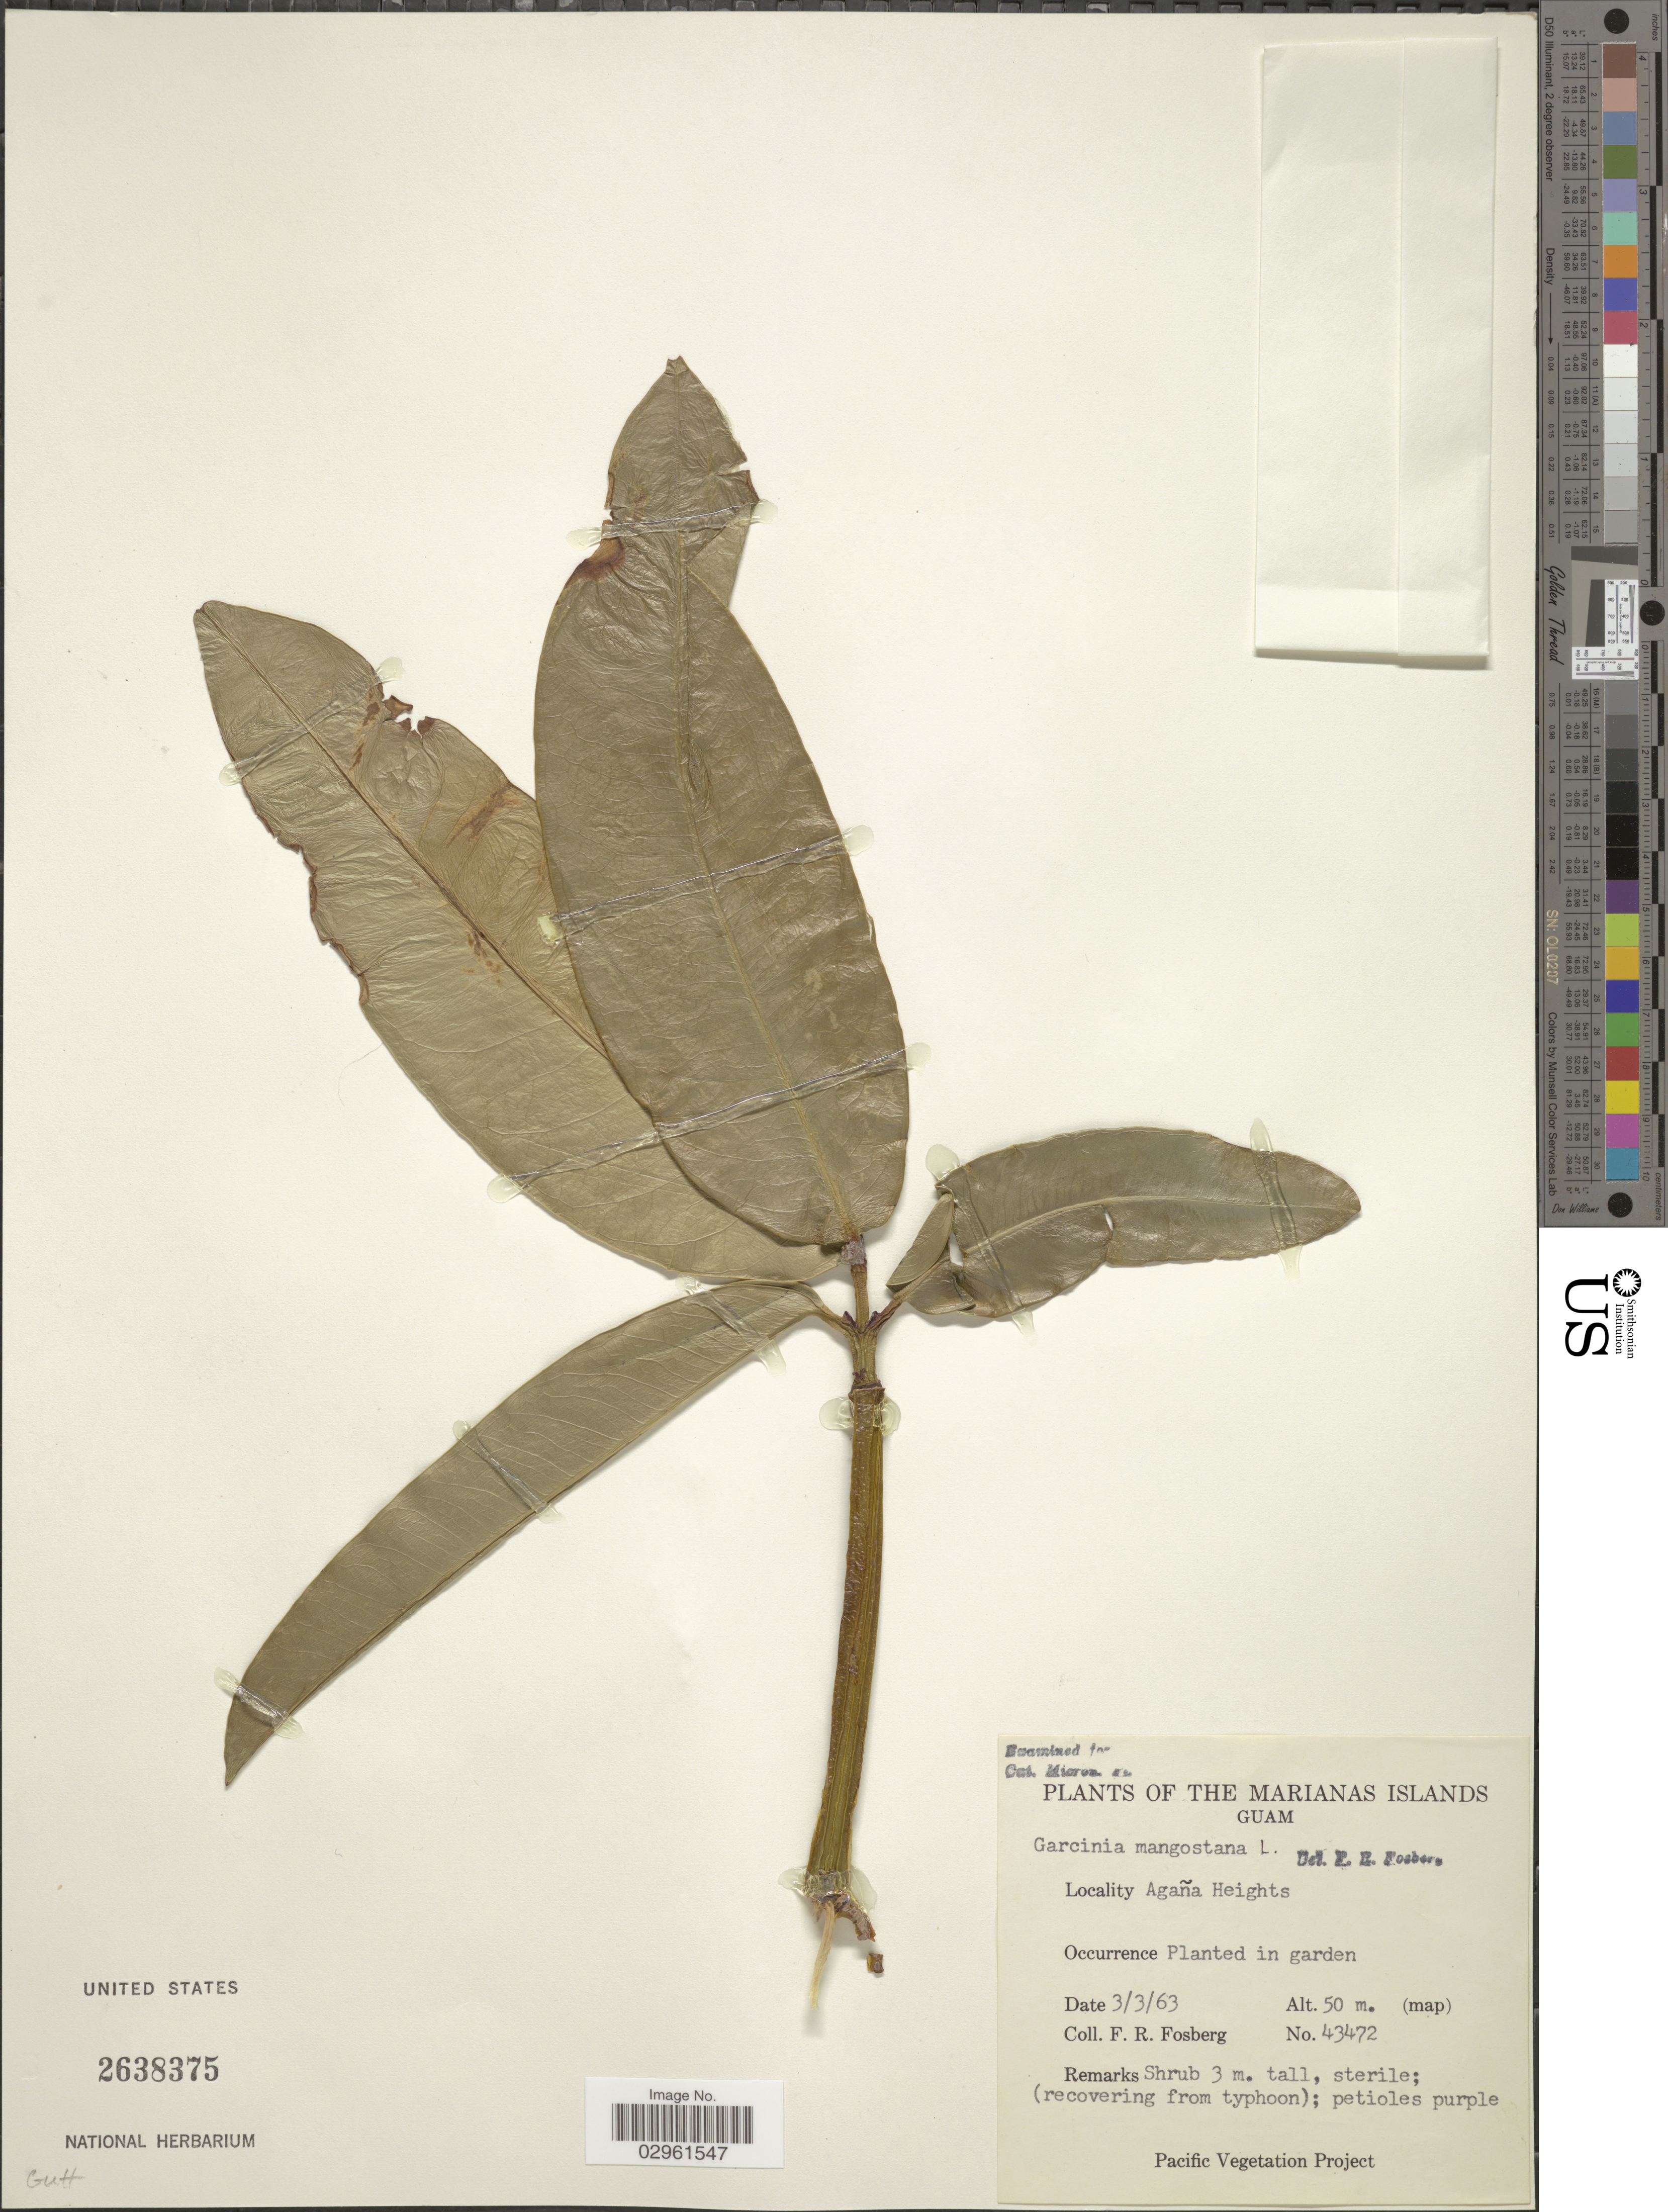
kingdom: Plantae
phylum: Tracheophyta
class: Magnoliopsida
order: Malpighiales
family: Clusiaceae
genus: Garcinia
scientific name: Garcinia mangostana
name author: L.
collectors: F. R. Fosberg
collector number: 43472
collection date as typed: Transcribed d/m/y: 3/3/63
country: Guam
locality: Marianas Islands, Agaña Heights. Planted in garden.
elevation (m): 50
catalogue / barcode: US 2638375